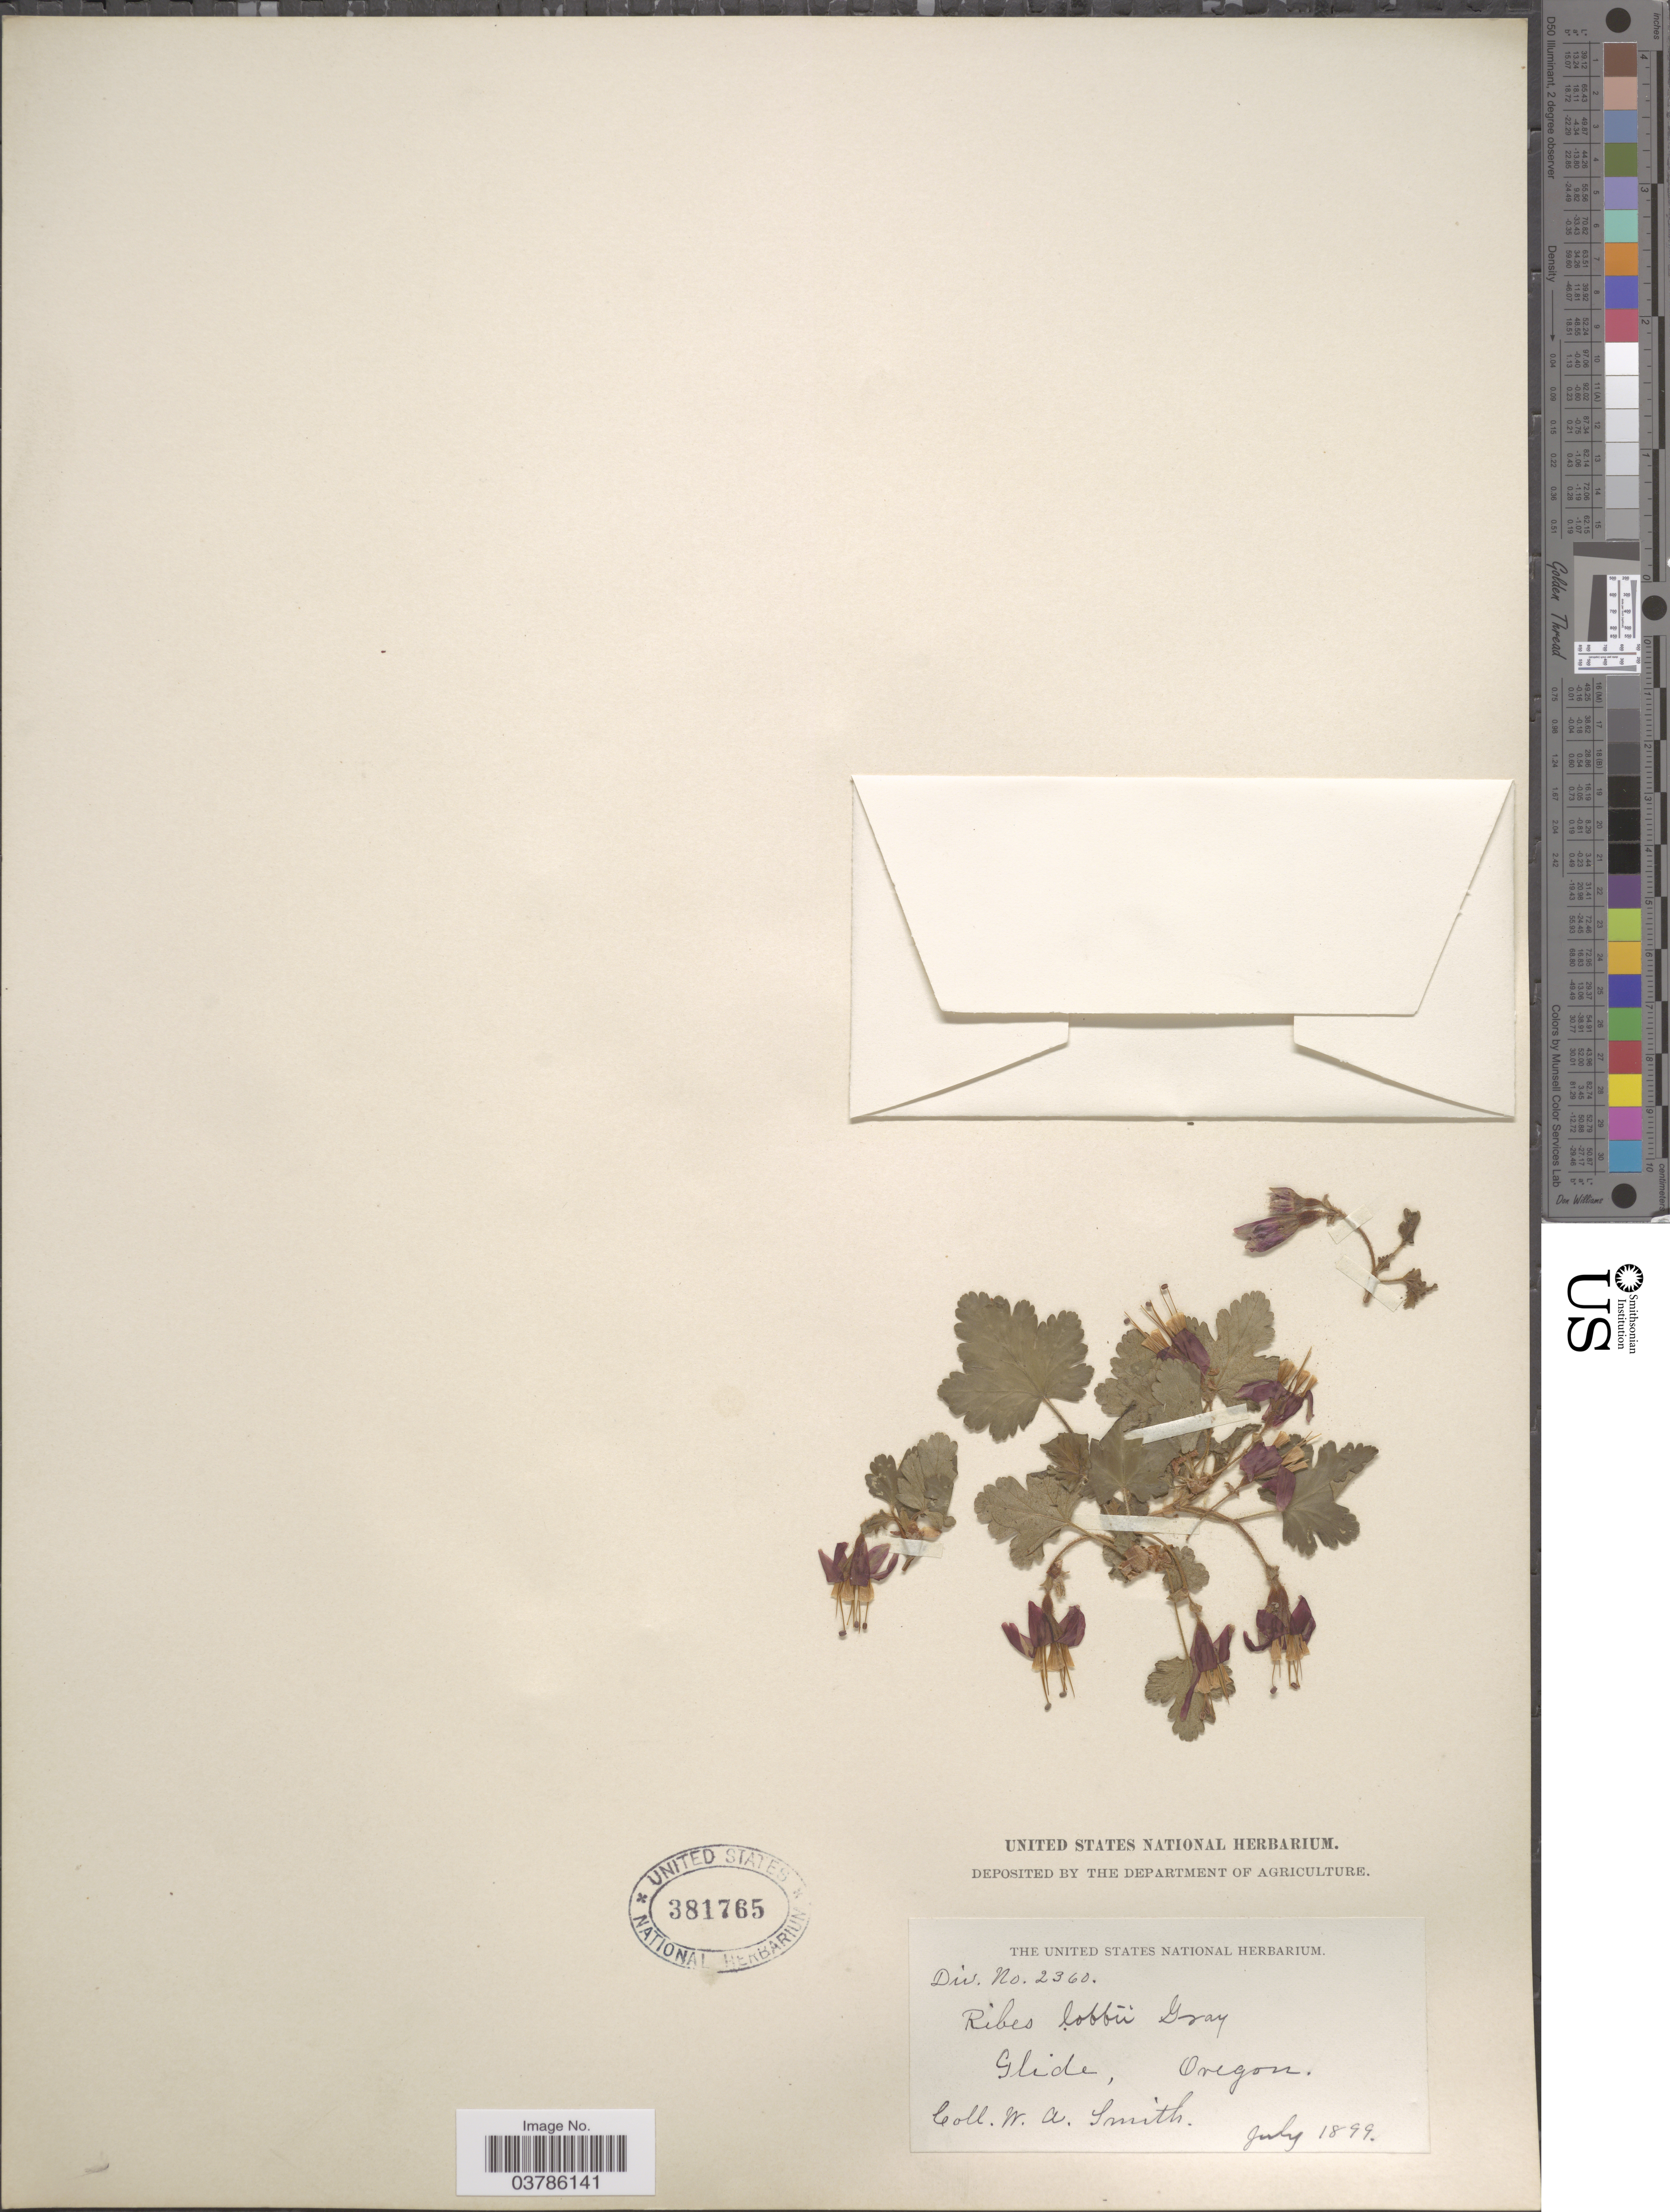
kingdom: Plantae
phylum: Tracheophyta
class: Magnoliopsida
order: Saxifragales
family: Grossulariaceae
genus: Ribes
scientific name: Ribes lobbii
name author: A. Gray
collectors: W. Smith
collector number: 2360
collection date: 1899-07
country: United States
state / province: Oregon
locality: Glide.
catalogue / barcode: US 381765